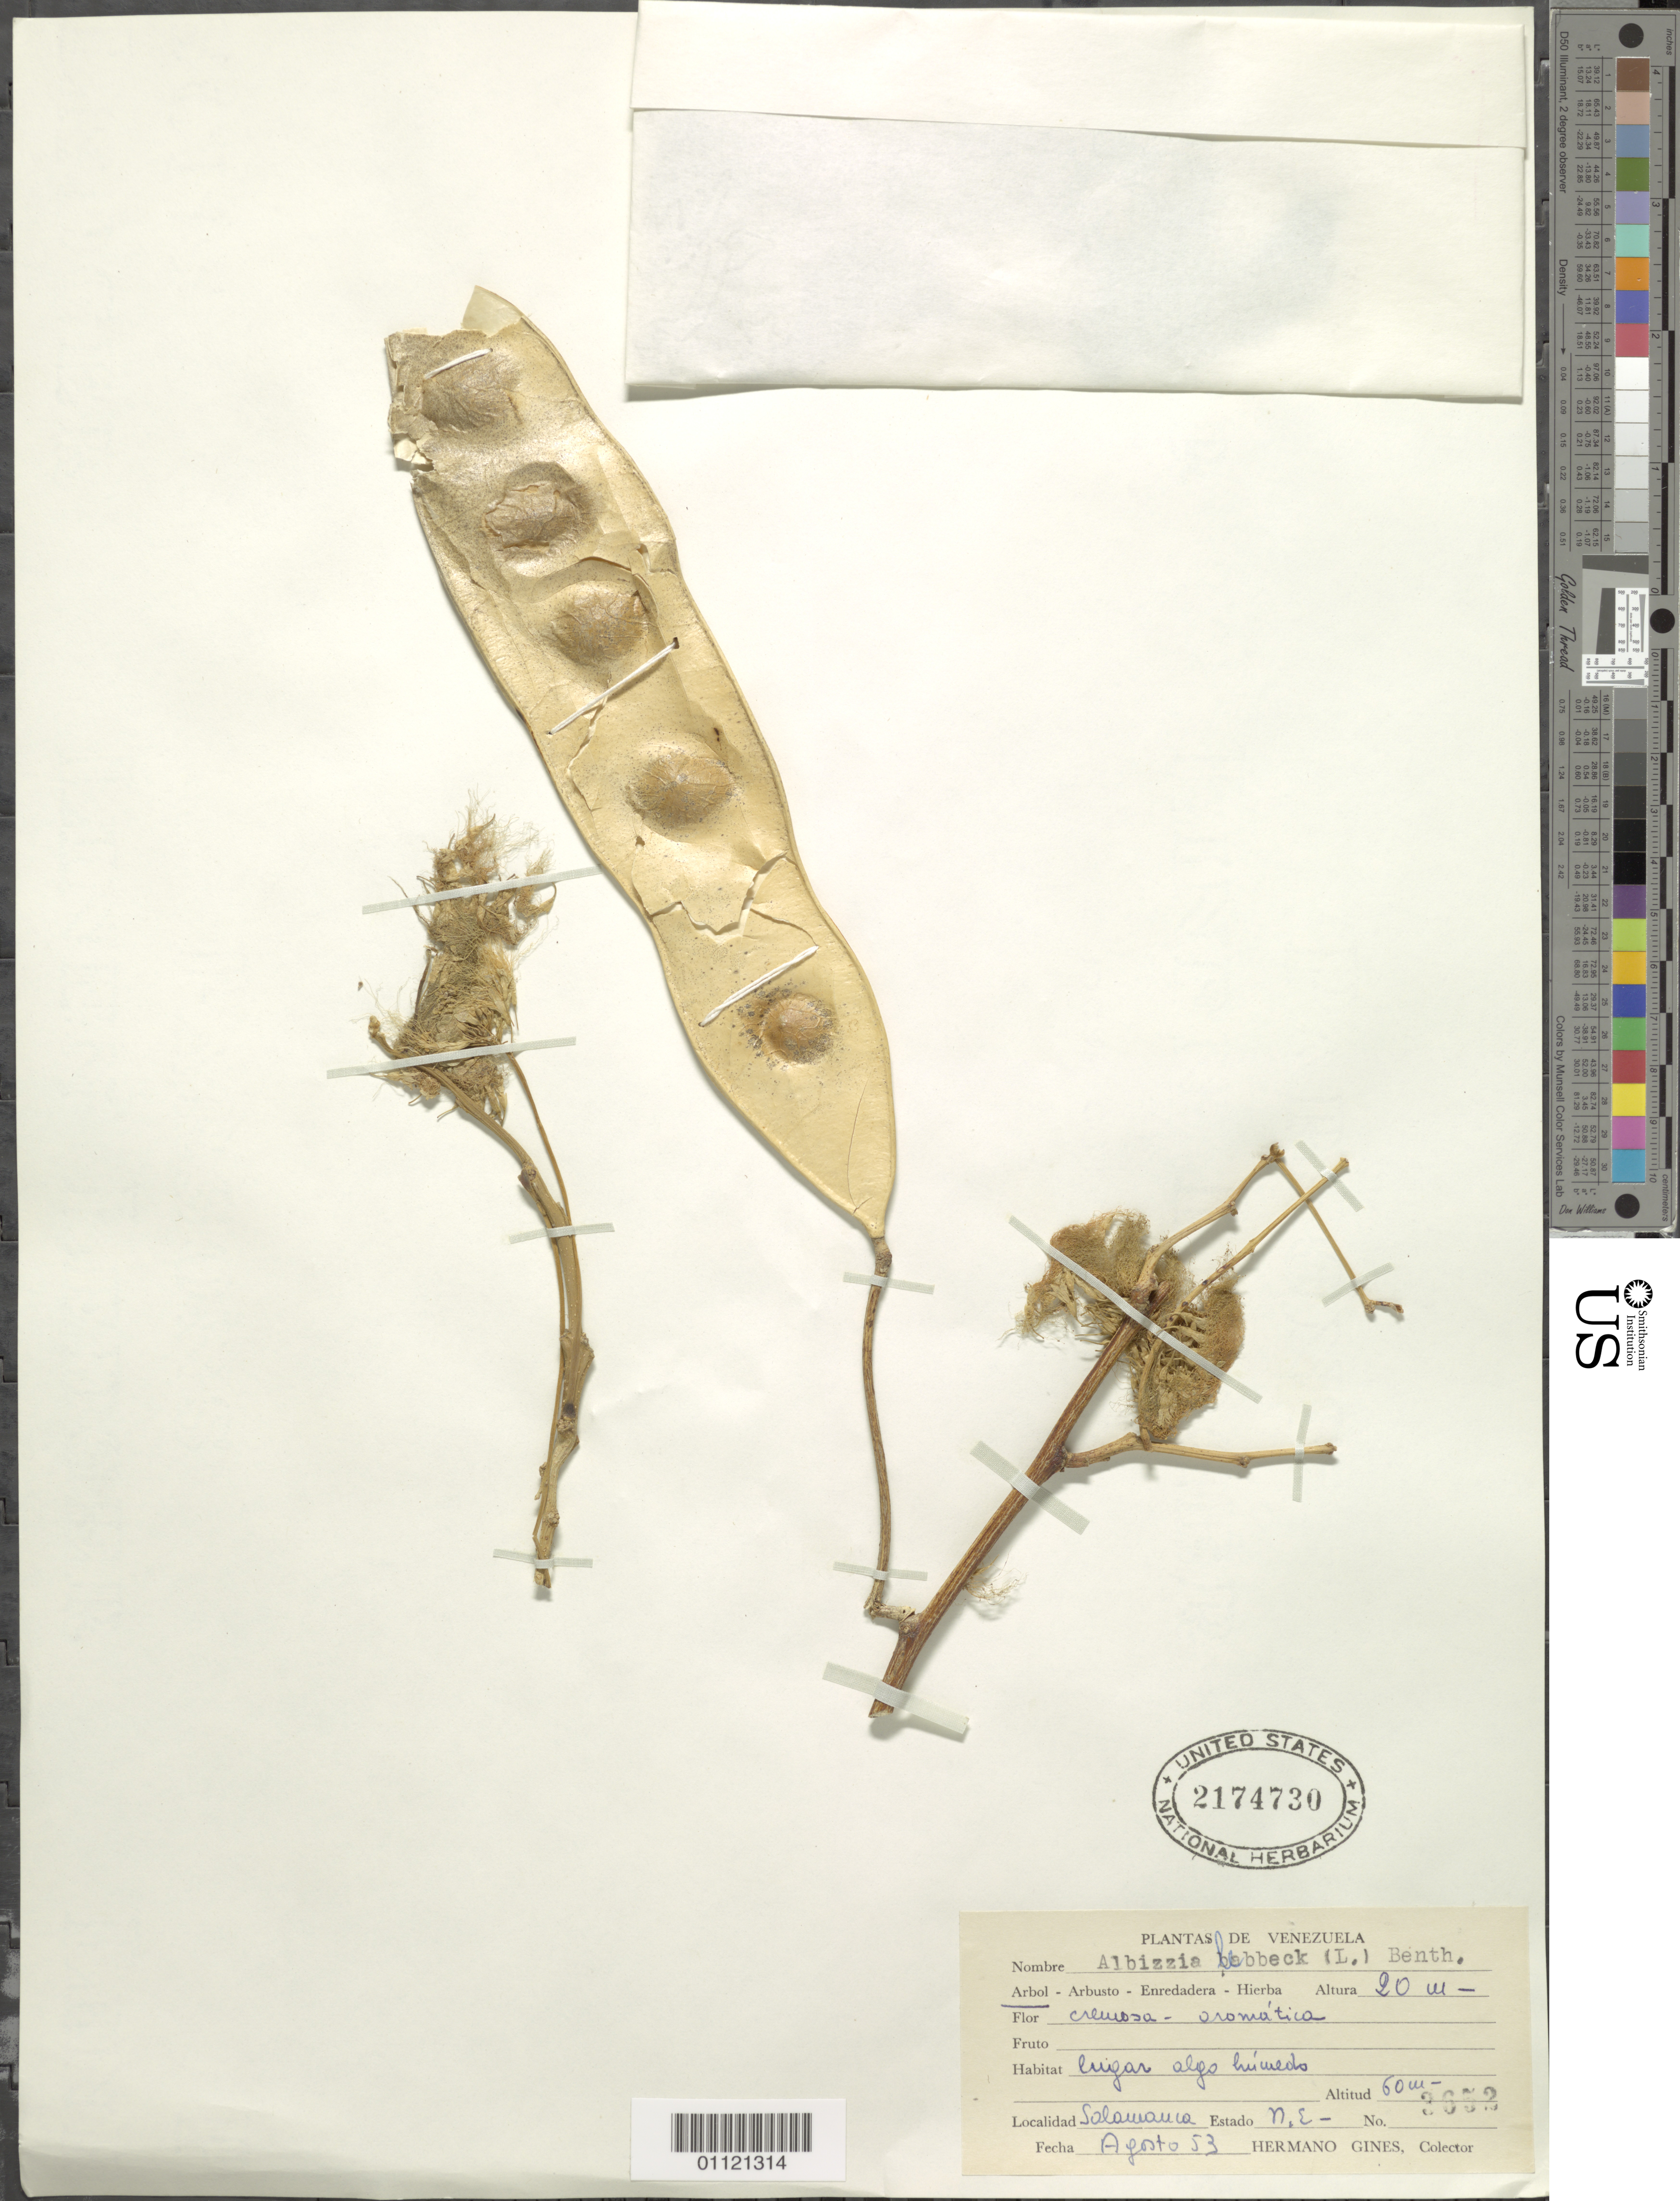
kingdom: Plantae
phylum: Tracheophyta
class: Magnoliopsida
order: Fabales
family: Fabaceae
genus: Albizia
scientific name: Albizia lebbeck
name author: (L.) Benth.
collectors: Bro. Gines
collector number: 3652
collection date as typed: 01 Aug 1953 to 31 Aug 1953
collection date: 1953-08-01/1953-08-31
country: Venezuela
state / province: Nueva Esparta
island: Margarita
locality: Salamanca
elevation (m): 60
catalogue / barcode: US 2174730